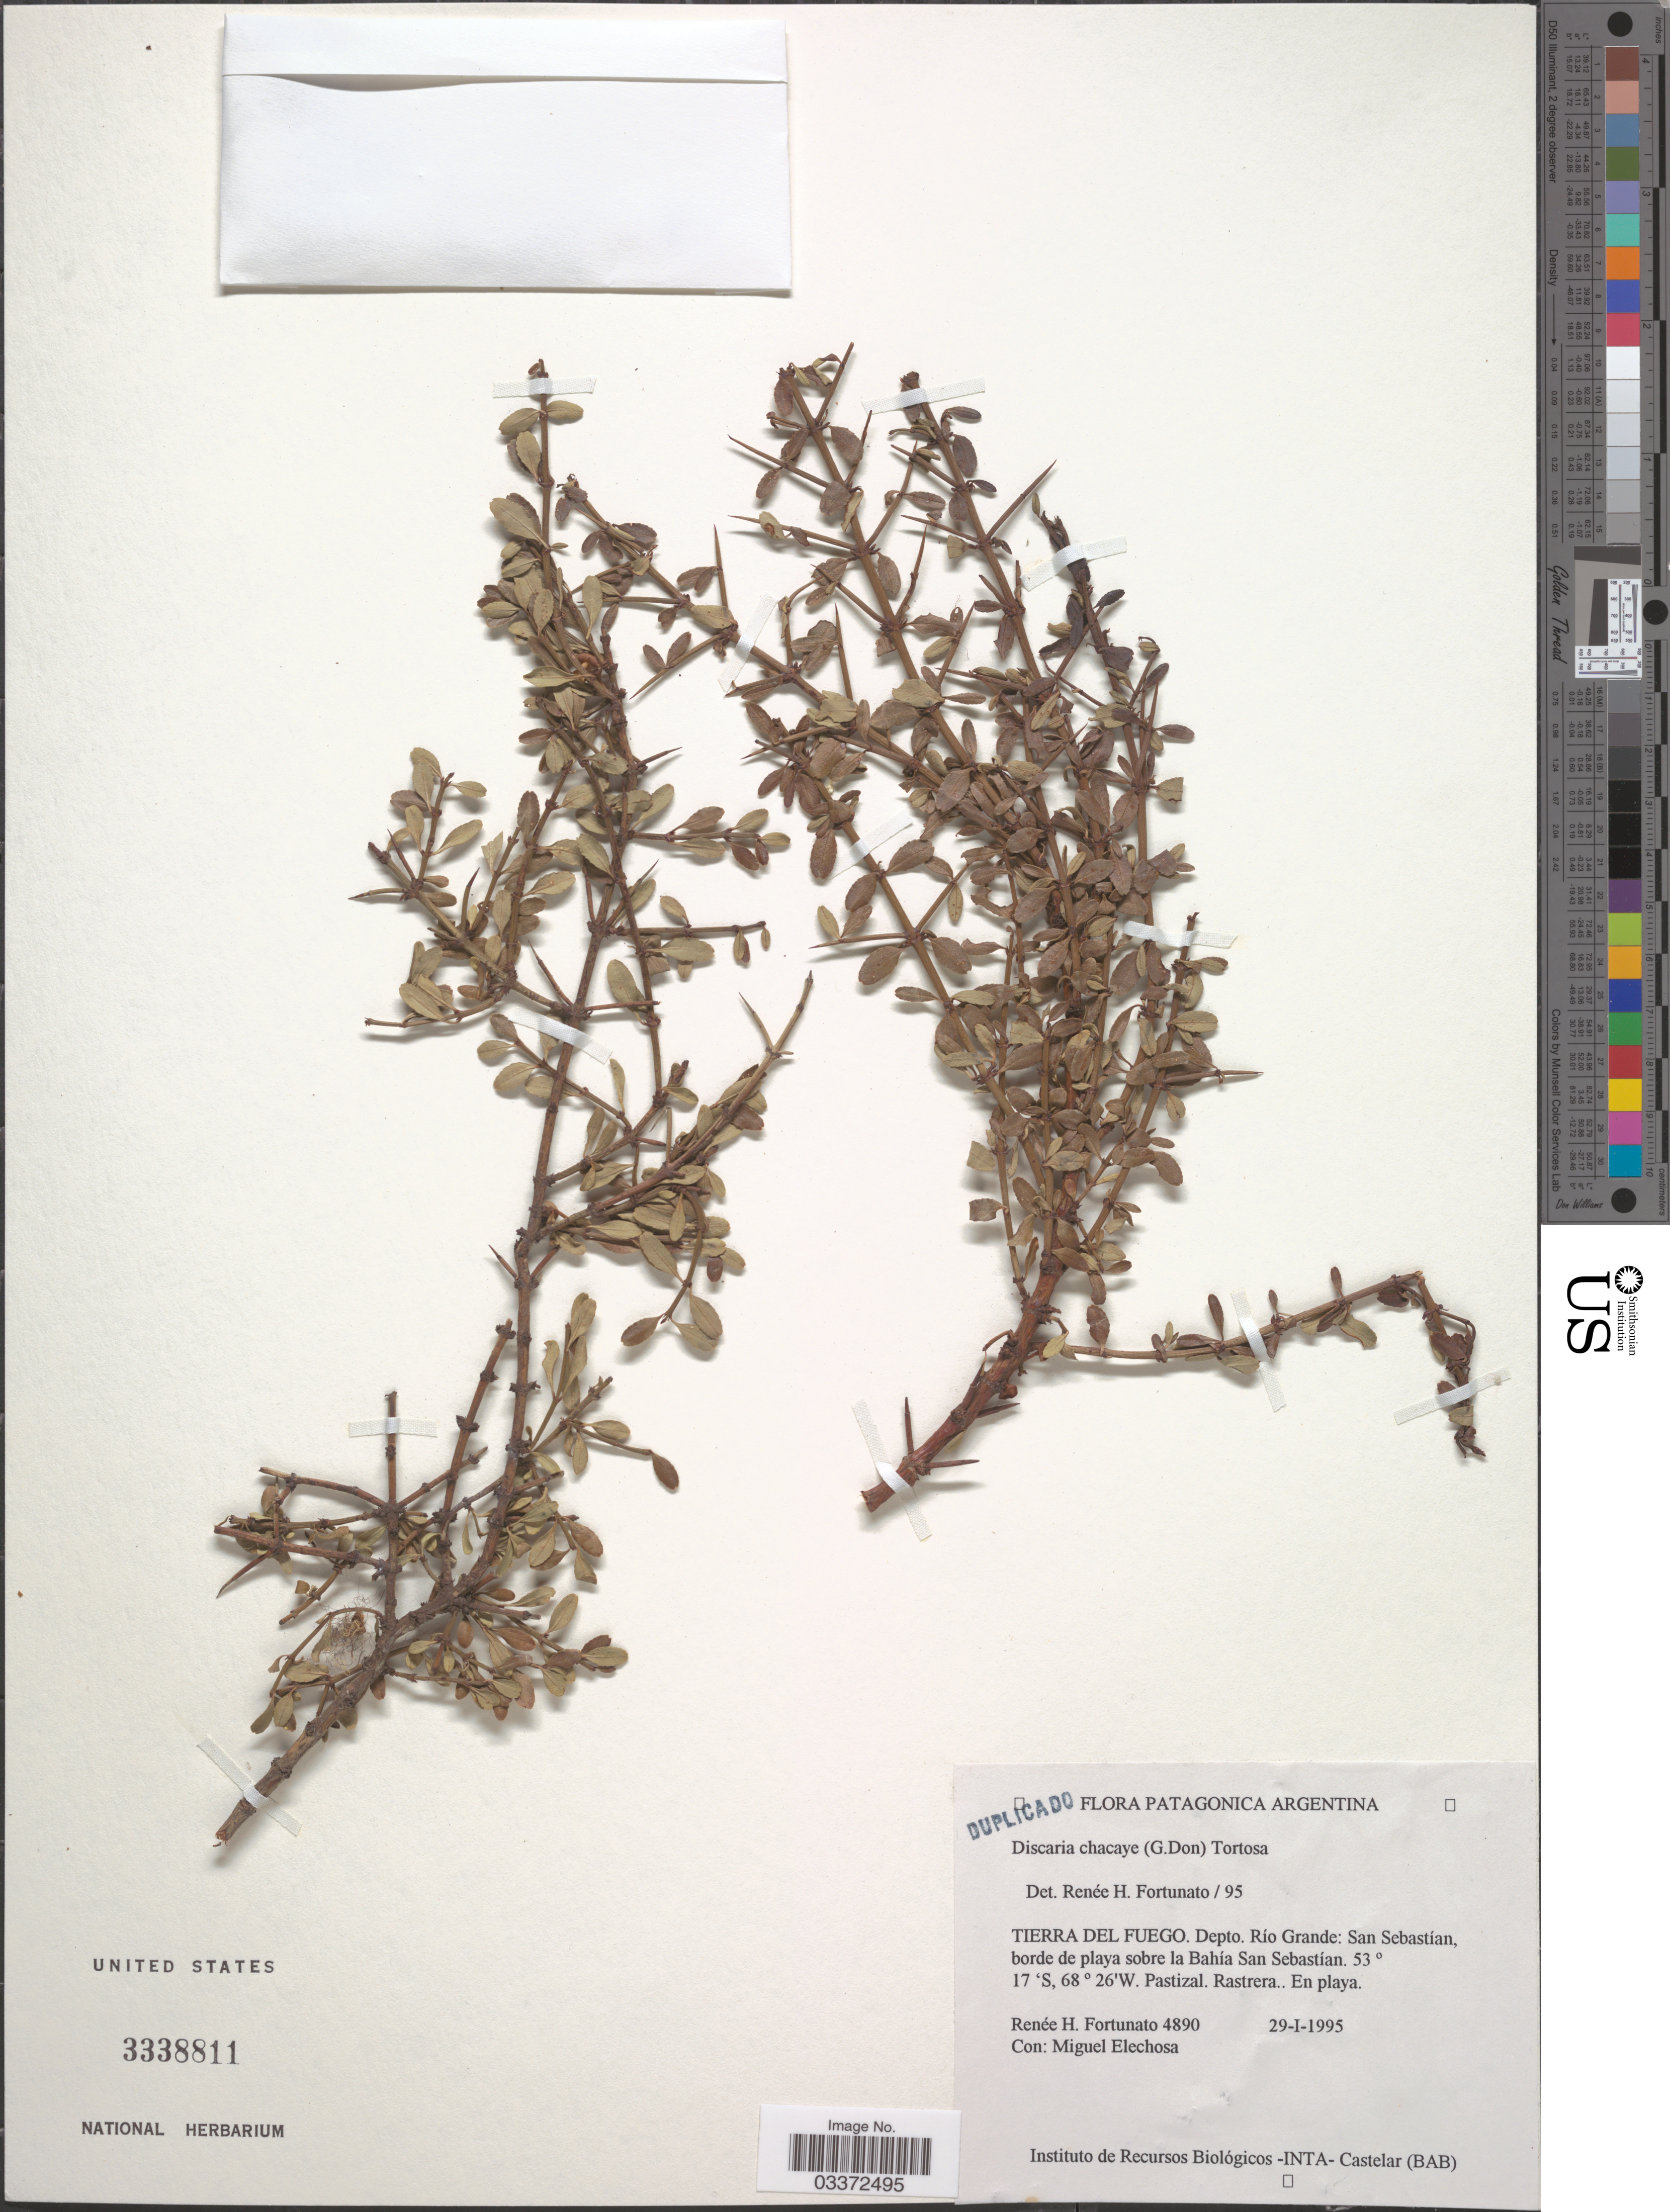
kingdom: Plantae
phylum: Tracheophyta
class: Magnoliopsida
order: Rosales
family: Rhamnaceae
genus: Discaria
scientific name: Discaria chacaye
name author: (G. Don) Tortosa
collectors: R. H. Fortunato & M. Elechosa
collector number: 4890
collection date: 1995-01-29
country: Argentina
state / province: Tierra del Fuego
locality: Patagonica. Depto. Río Grande: San Sebastian, borde de playa sobre la Bahía San Sebastían.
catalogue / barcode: US 3338811